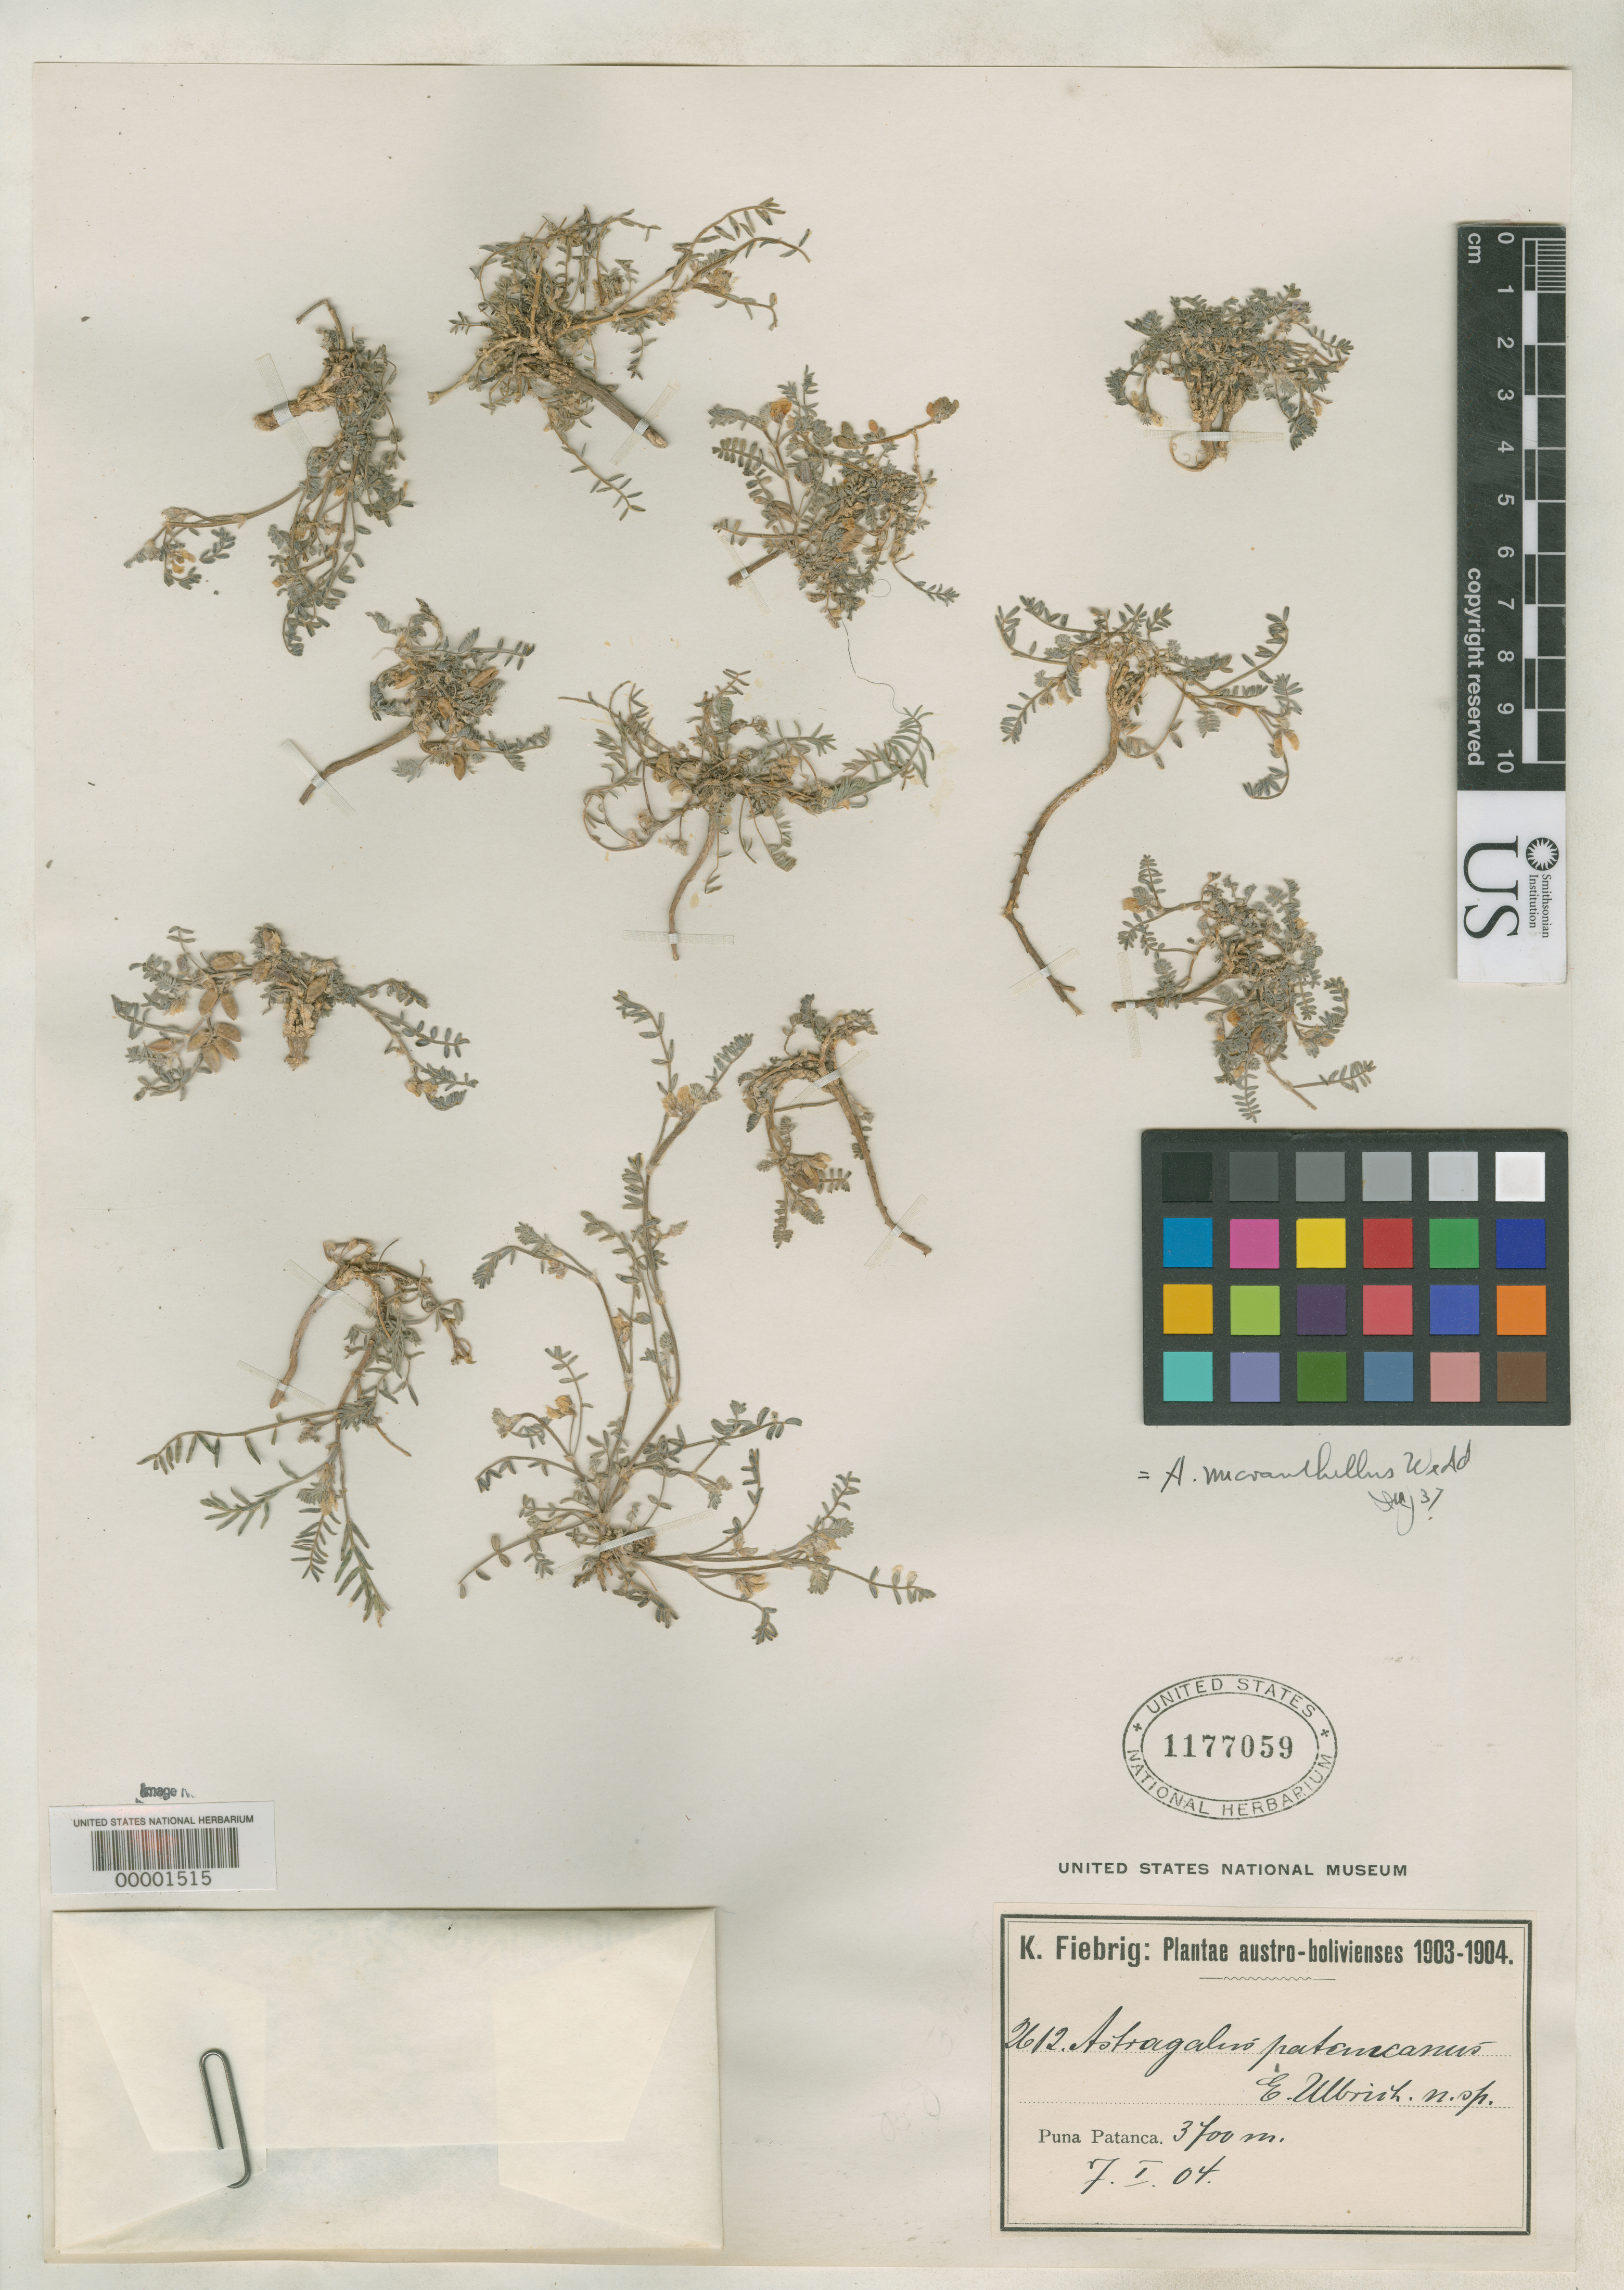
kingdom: Plantae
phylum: Tracheophyta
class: Magnoliopsida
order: Fabales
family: Fabaceae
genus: Astragalus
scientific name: Astragalus patancanus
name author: Ulbr.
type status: Isotype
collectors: K. Fiebrig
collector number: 2612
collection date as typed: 07 Jan 1904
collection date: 1904-01-07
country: Bolivia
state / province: Tarija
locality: Puna Patanca.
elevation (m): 3700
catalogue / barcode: US 1177059